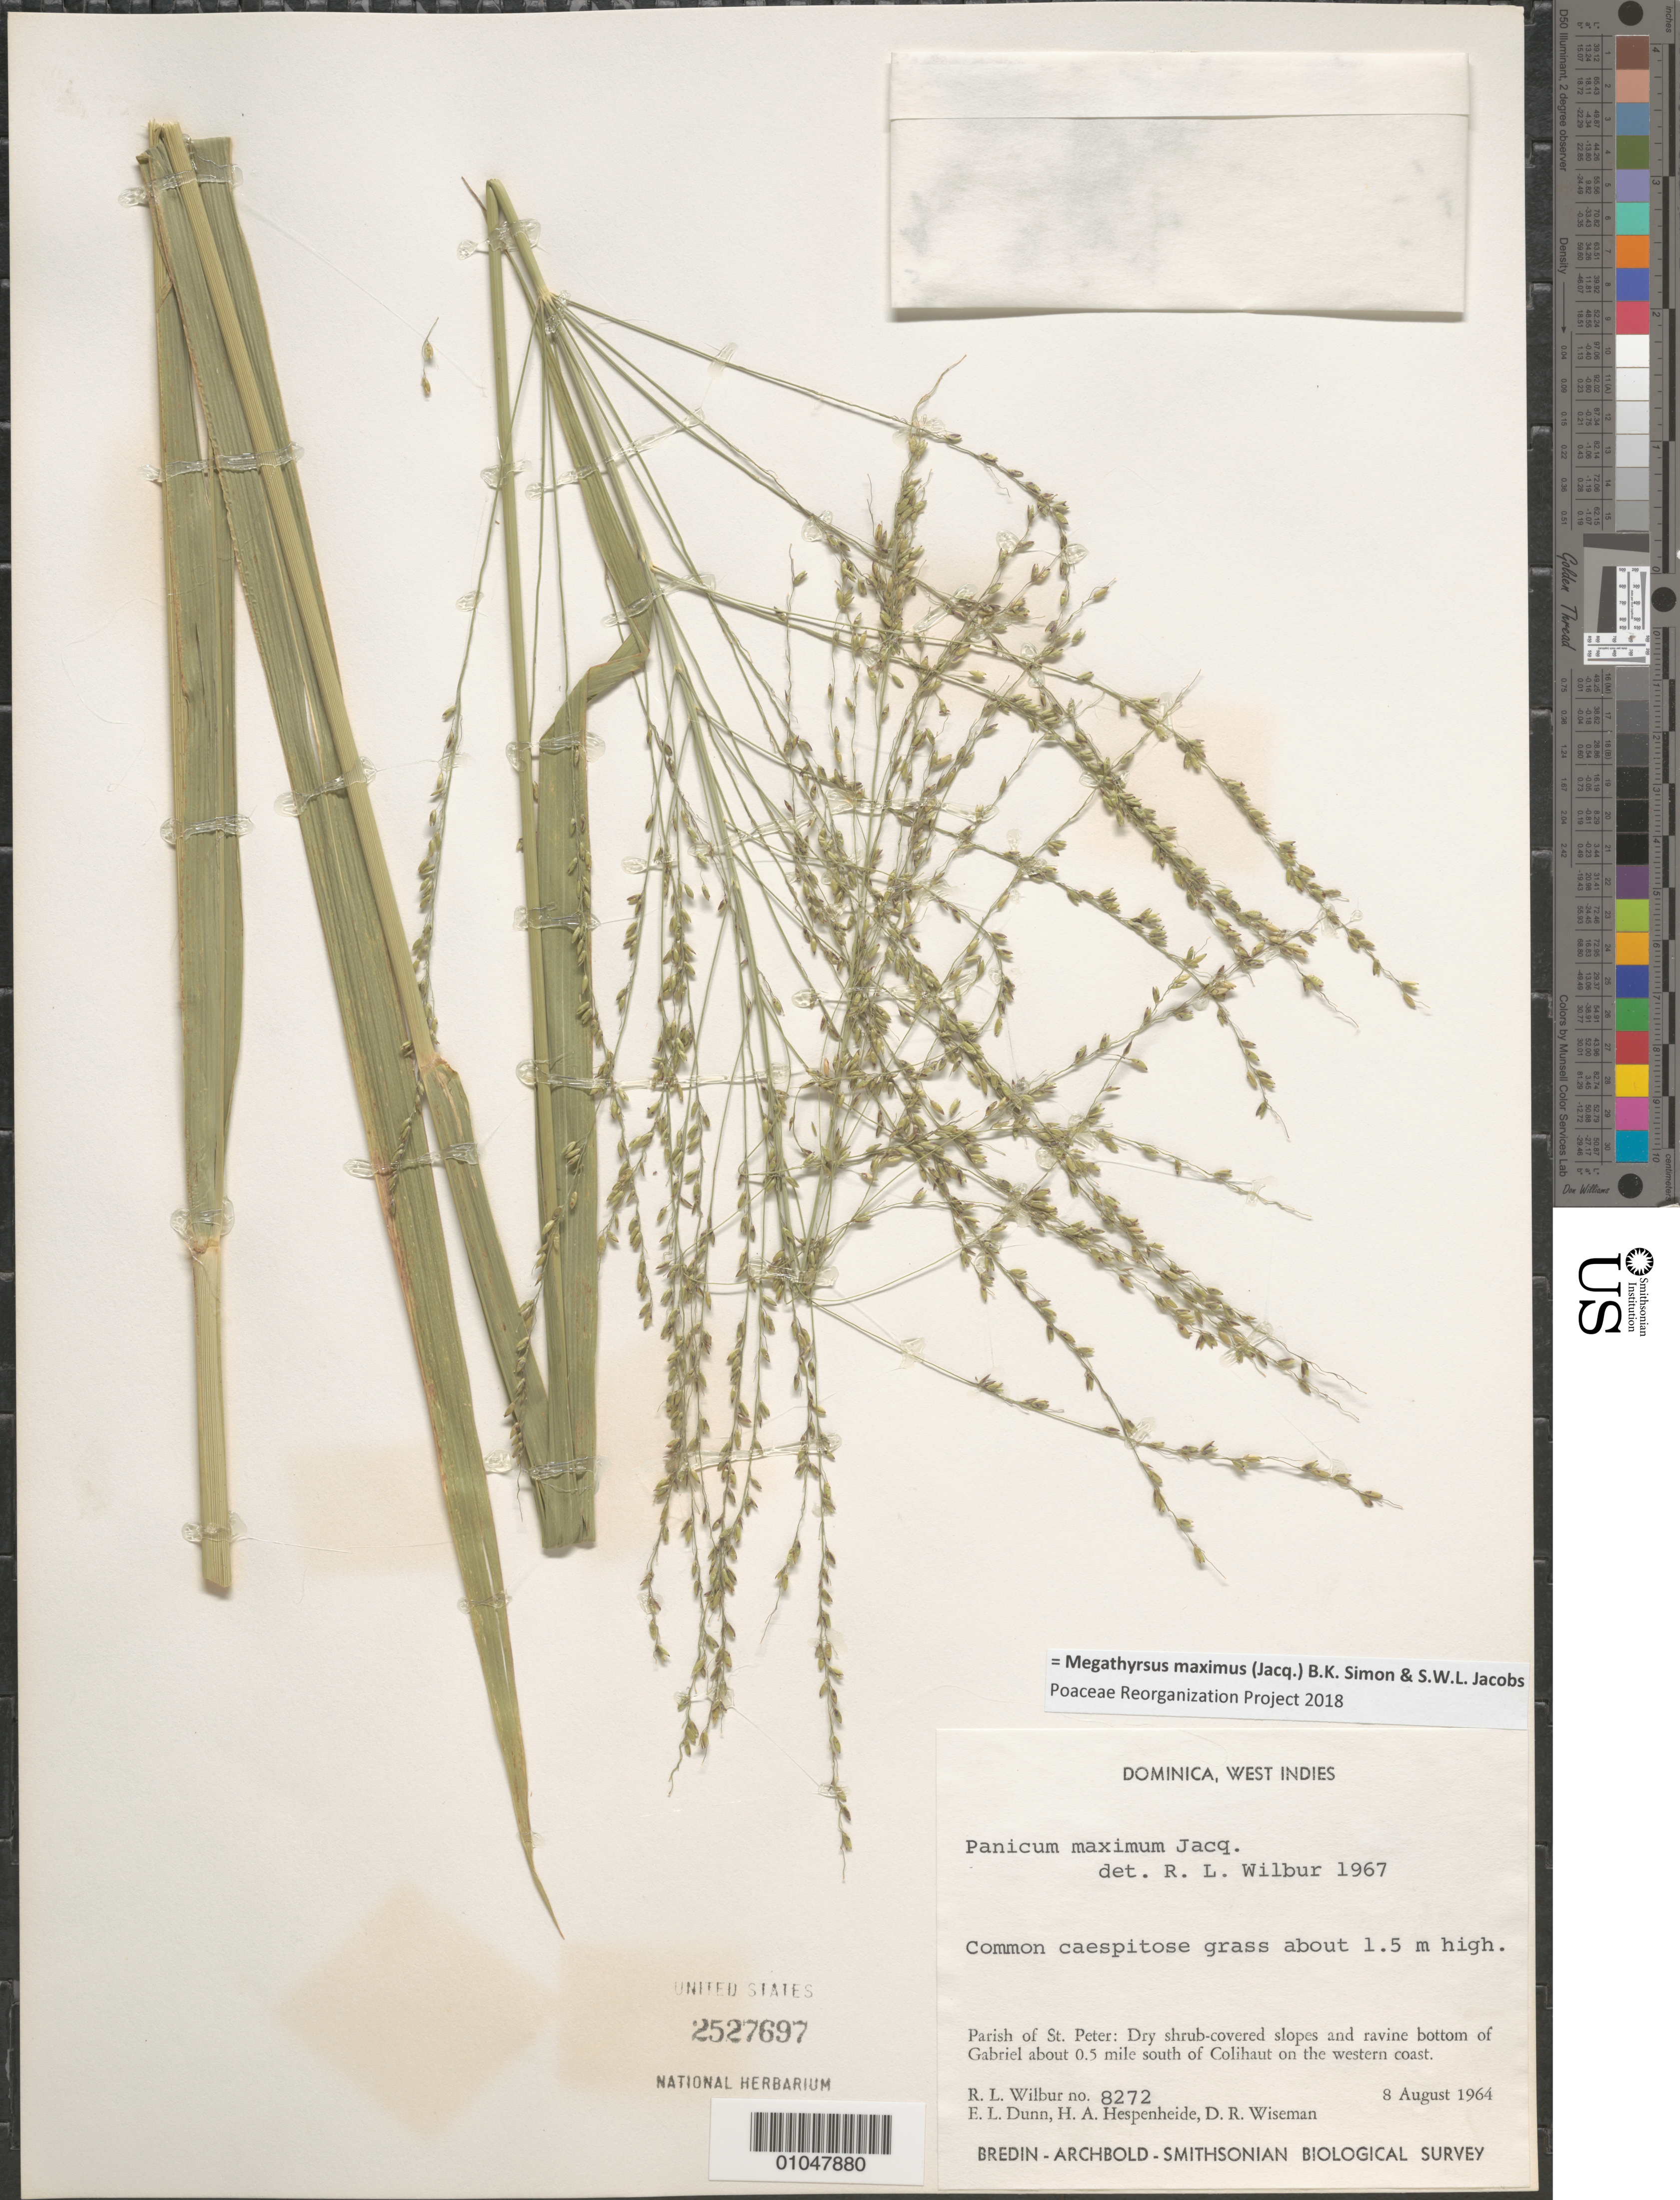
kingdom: Plantae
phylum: Tracheophyta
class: Liliopsida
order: Poales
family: Poaceae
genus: Panicum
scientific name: Panicum maximum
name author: Jacq.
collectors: R. L. Wilbur, E. Dunn, H. A. Hespenheide & D. R. Wiseman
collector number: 8272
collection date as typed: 08 Aug 1964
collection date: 1964-08-08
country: Dominica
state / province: St. Peter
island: Dominica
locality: Dry shrub-covered slopes and ravine bottom of Gabriel about 0.5 m S of Colihaut on the W coast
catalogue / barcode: US 2527697